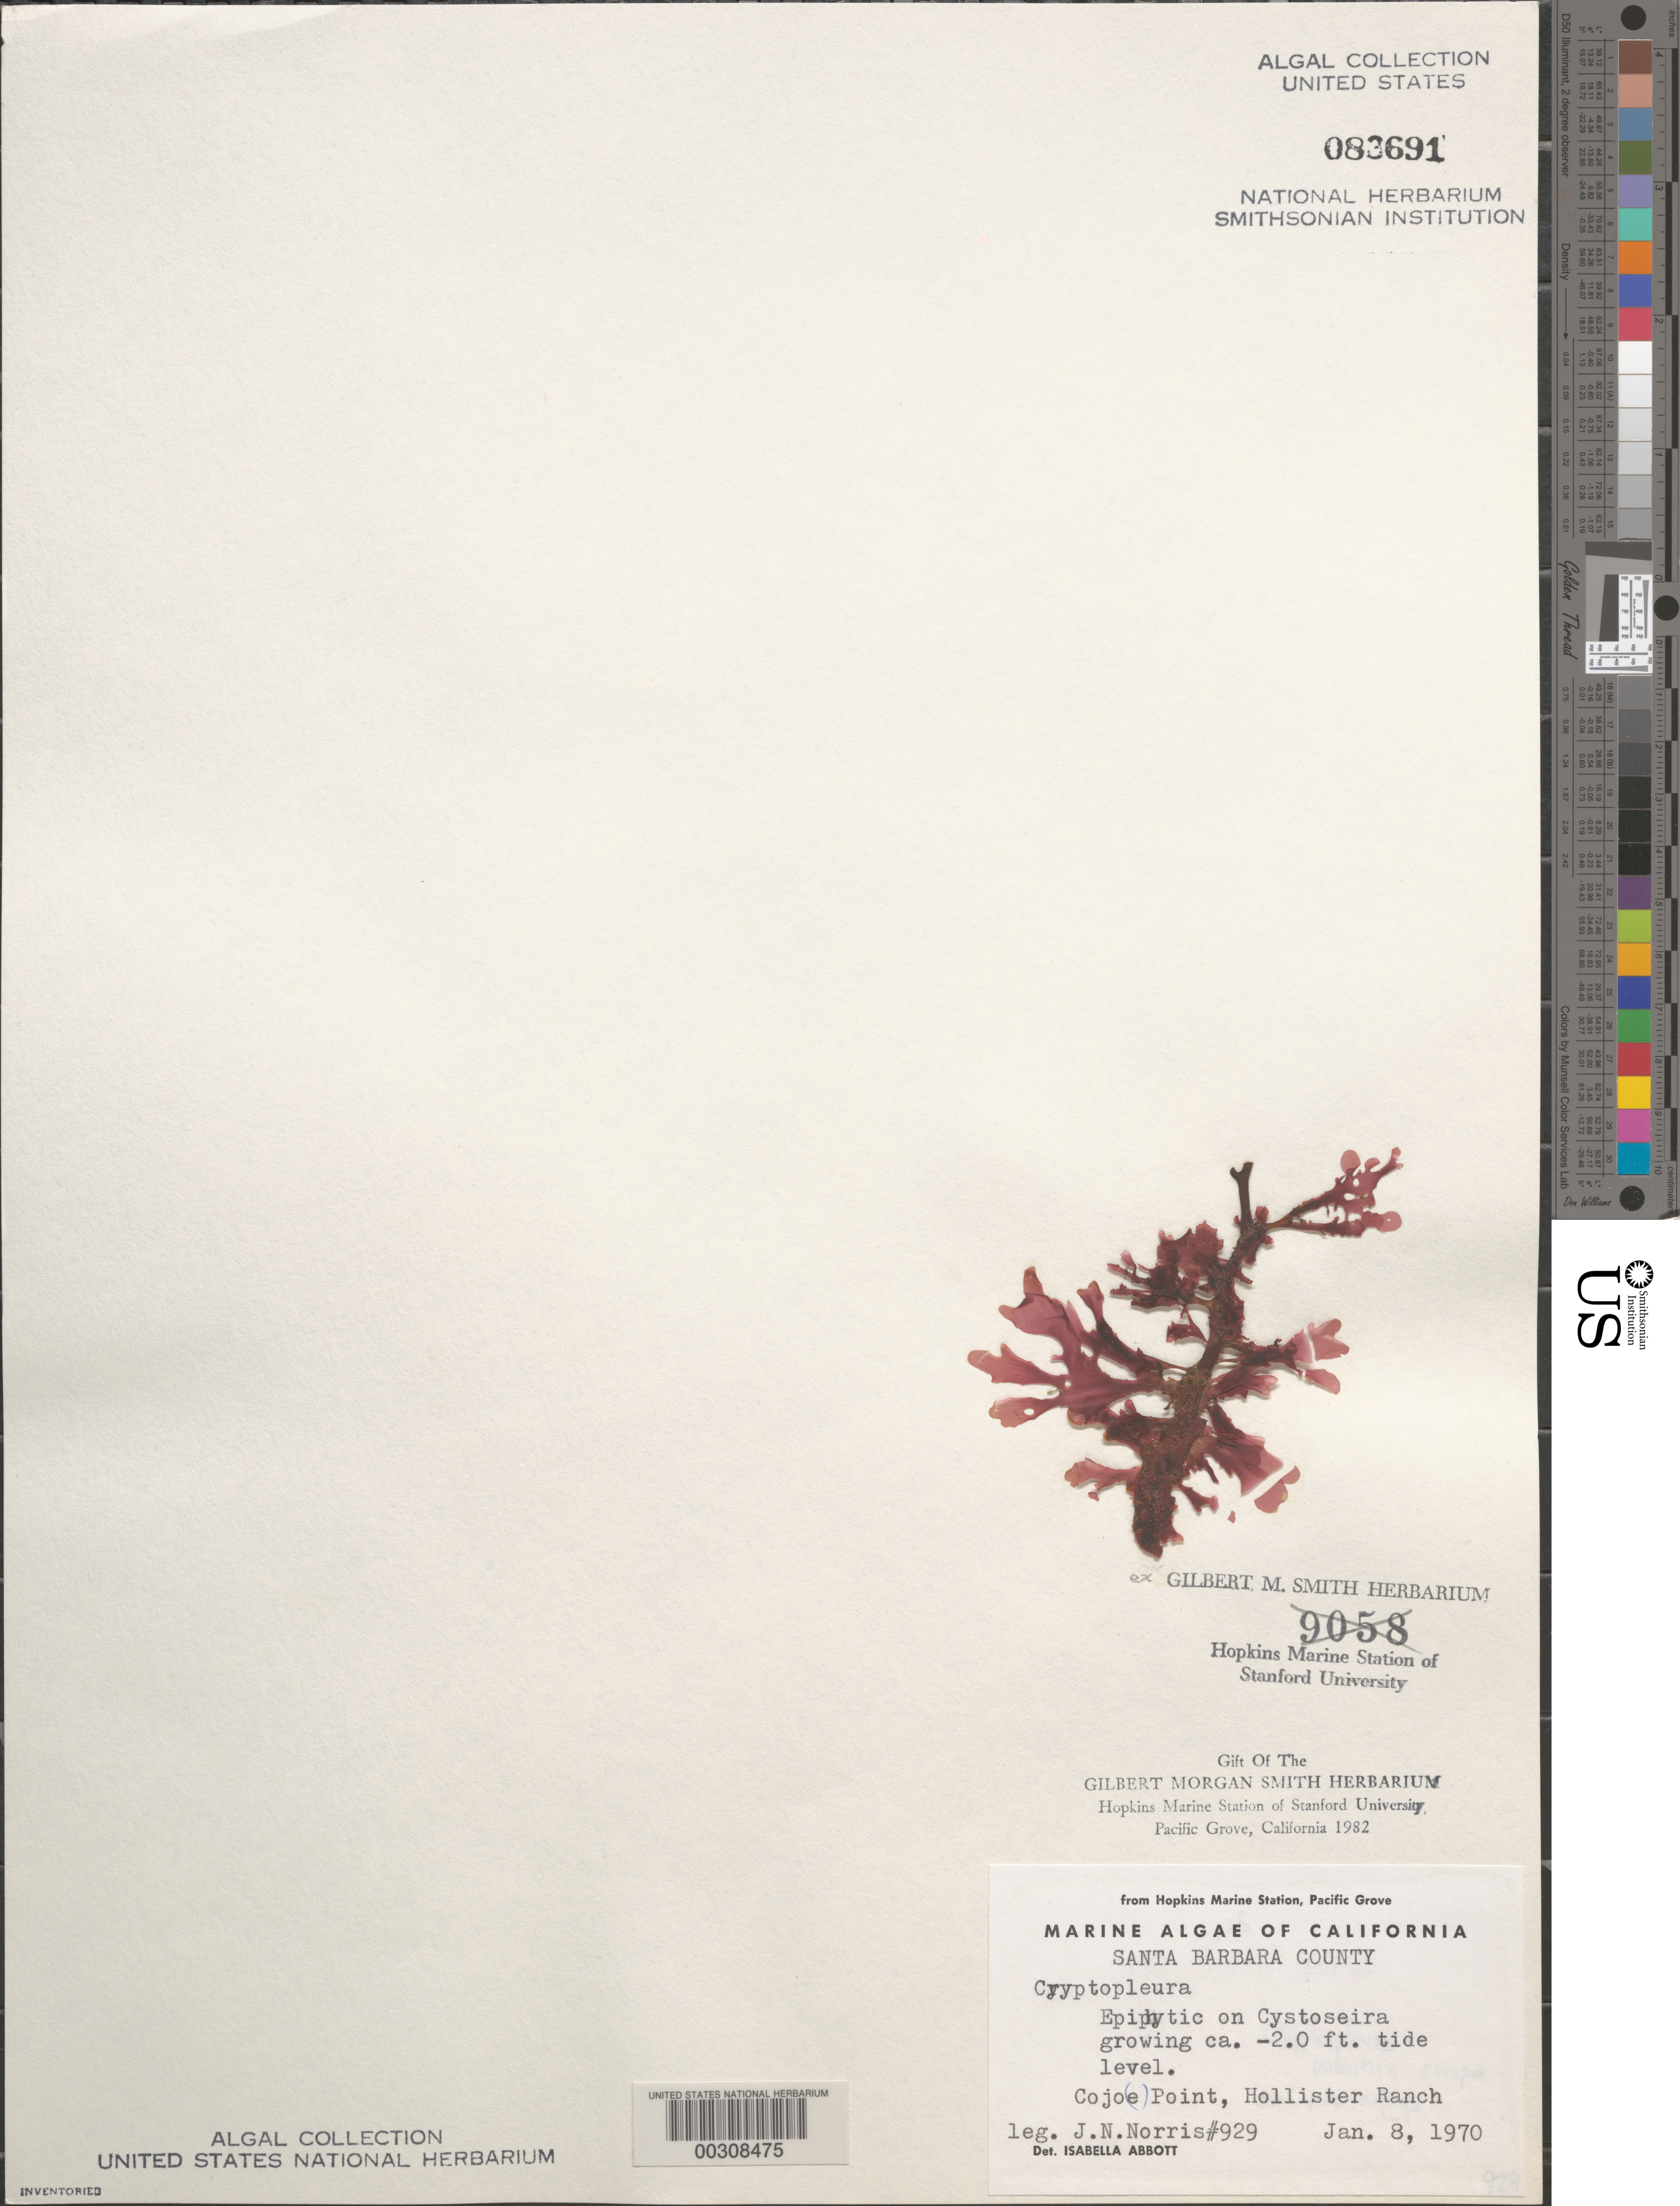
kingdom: Plantae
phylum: Rhodophyta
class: Florideophyceae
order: Ceramiales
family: Delesseriaceae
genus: Cryptopleura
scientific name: Cryptopleura sp.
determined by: Abbott, Isabella A.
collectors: J. N. Norris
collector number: JN-929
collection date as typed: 08 Jan 1970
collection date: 1970-01-08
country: United States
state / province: California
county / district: Santa Barbara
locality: Cojo Point, Hollister Ranch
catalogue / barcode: US 83691